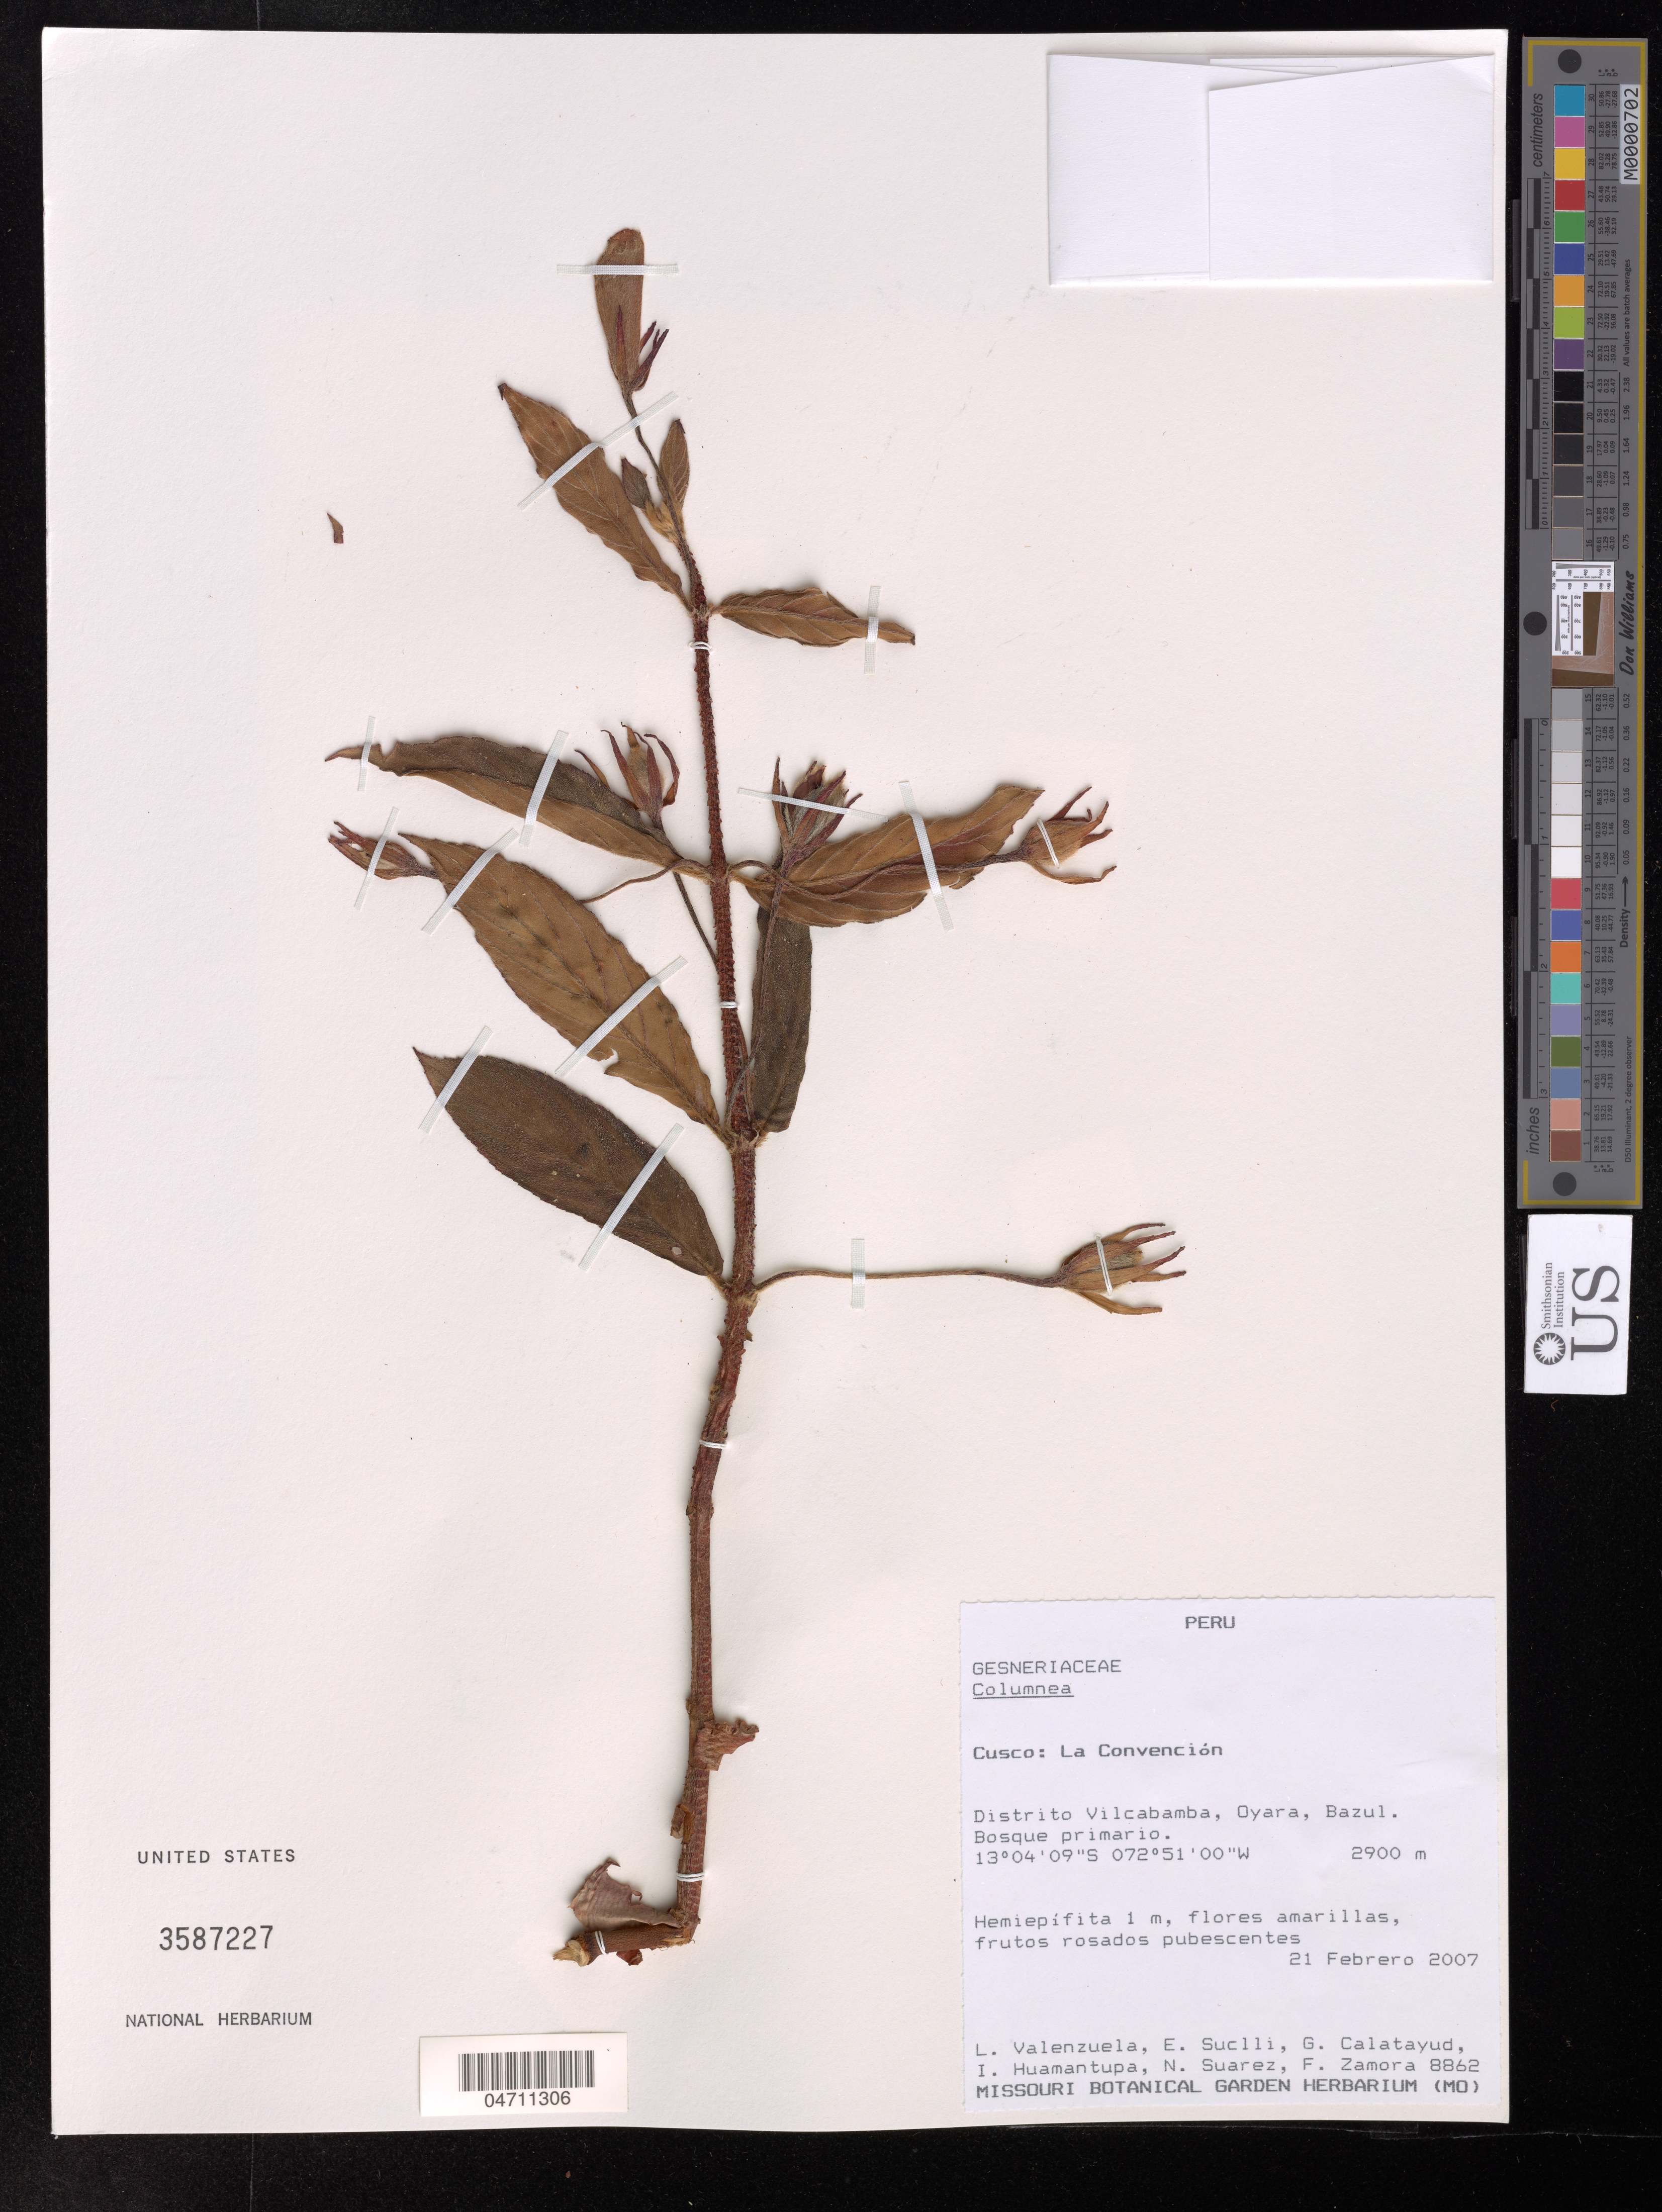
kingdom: Plantae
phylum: Tracheophyta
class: Magnoliopsida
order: Lamiales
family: Gesneriaceae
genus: Columnea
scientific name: Columnea sp.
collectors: L. Valenzuela, E. Suclli & G. Calatayud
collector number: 8862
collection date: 2007-02-21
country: Peru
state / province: Cusco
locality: La Convención.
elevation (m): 2900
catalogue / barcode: US 3587227